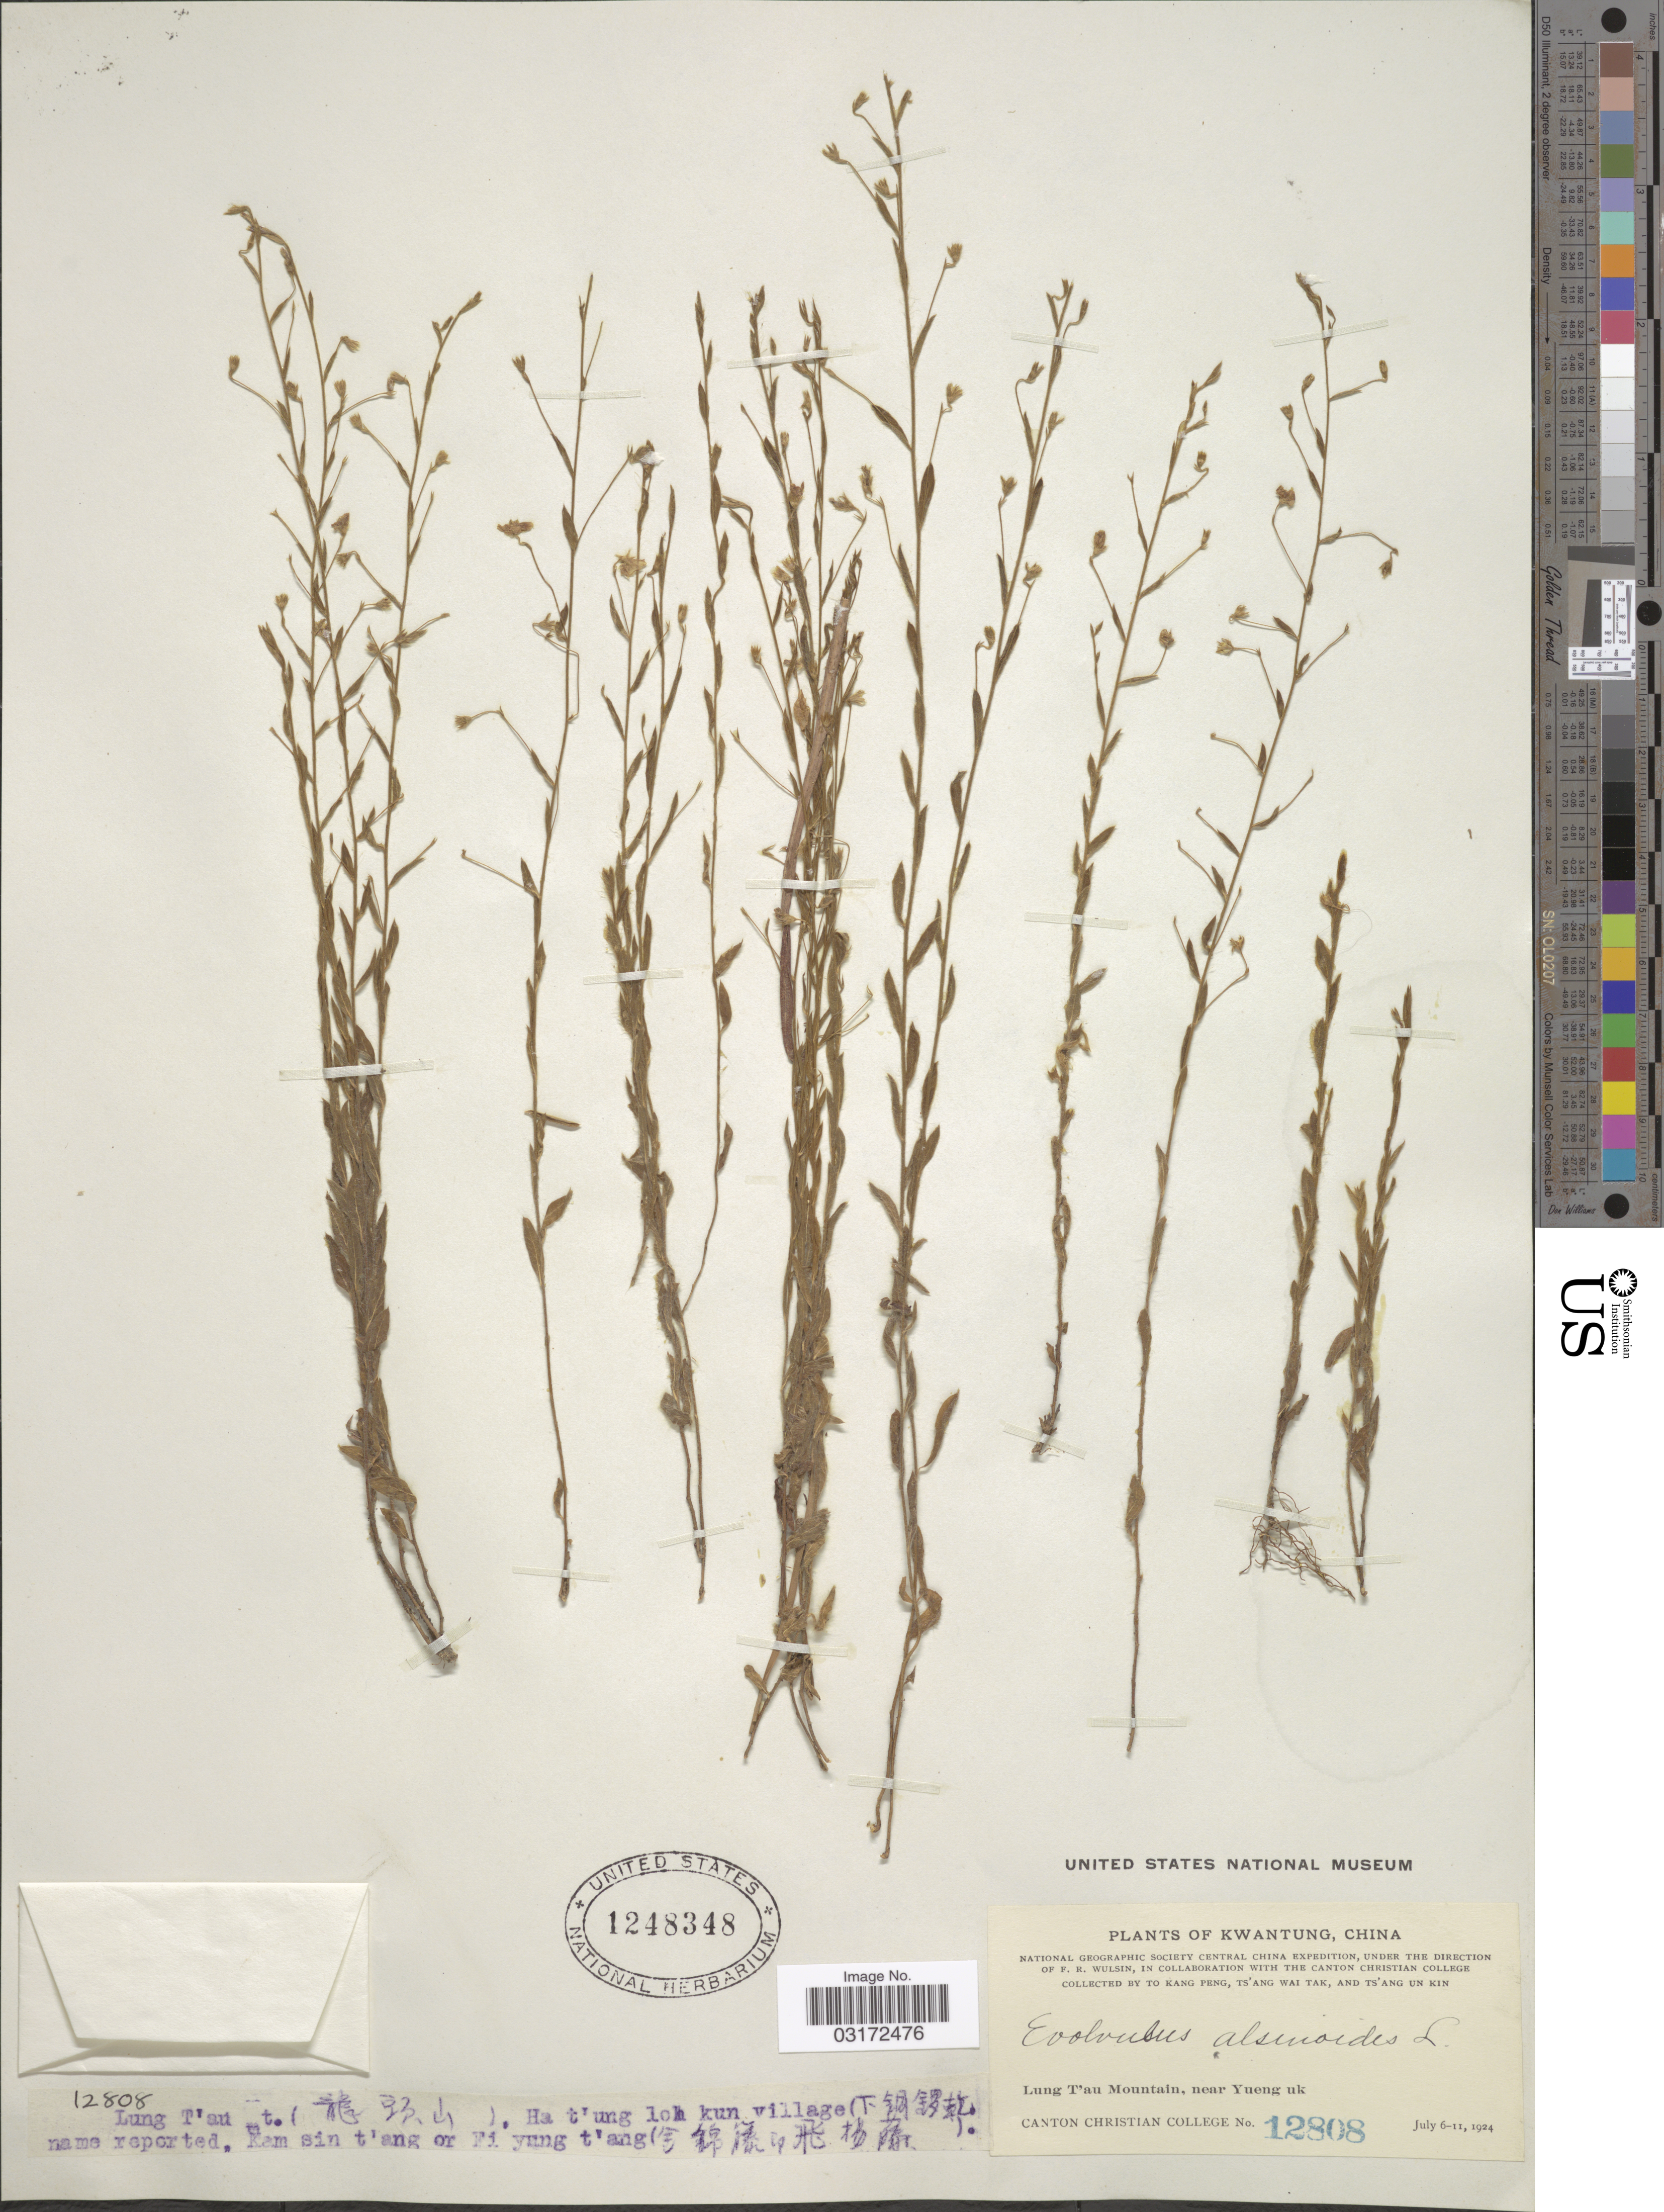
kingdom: Plantae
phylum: Tracheophyta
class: Magnoliopsida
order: Solanales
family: Convolvulaceae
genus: Evolvulus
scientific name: Evolvulus alsinoides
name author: (L.) L.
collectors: T. K. Peng, W. T. Tsang & Ts' Ang Un Kin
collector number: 12808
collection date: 1924-07-06/1924-07-11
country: China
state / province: Guangdong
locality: Kwangtung. Lung T'au t. (X). Ha t'ung loh kun village (X). Lung t'au Mountain, near Yueng uk.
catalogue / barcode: US 1248348